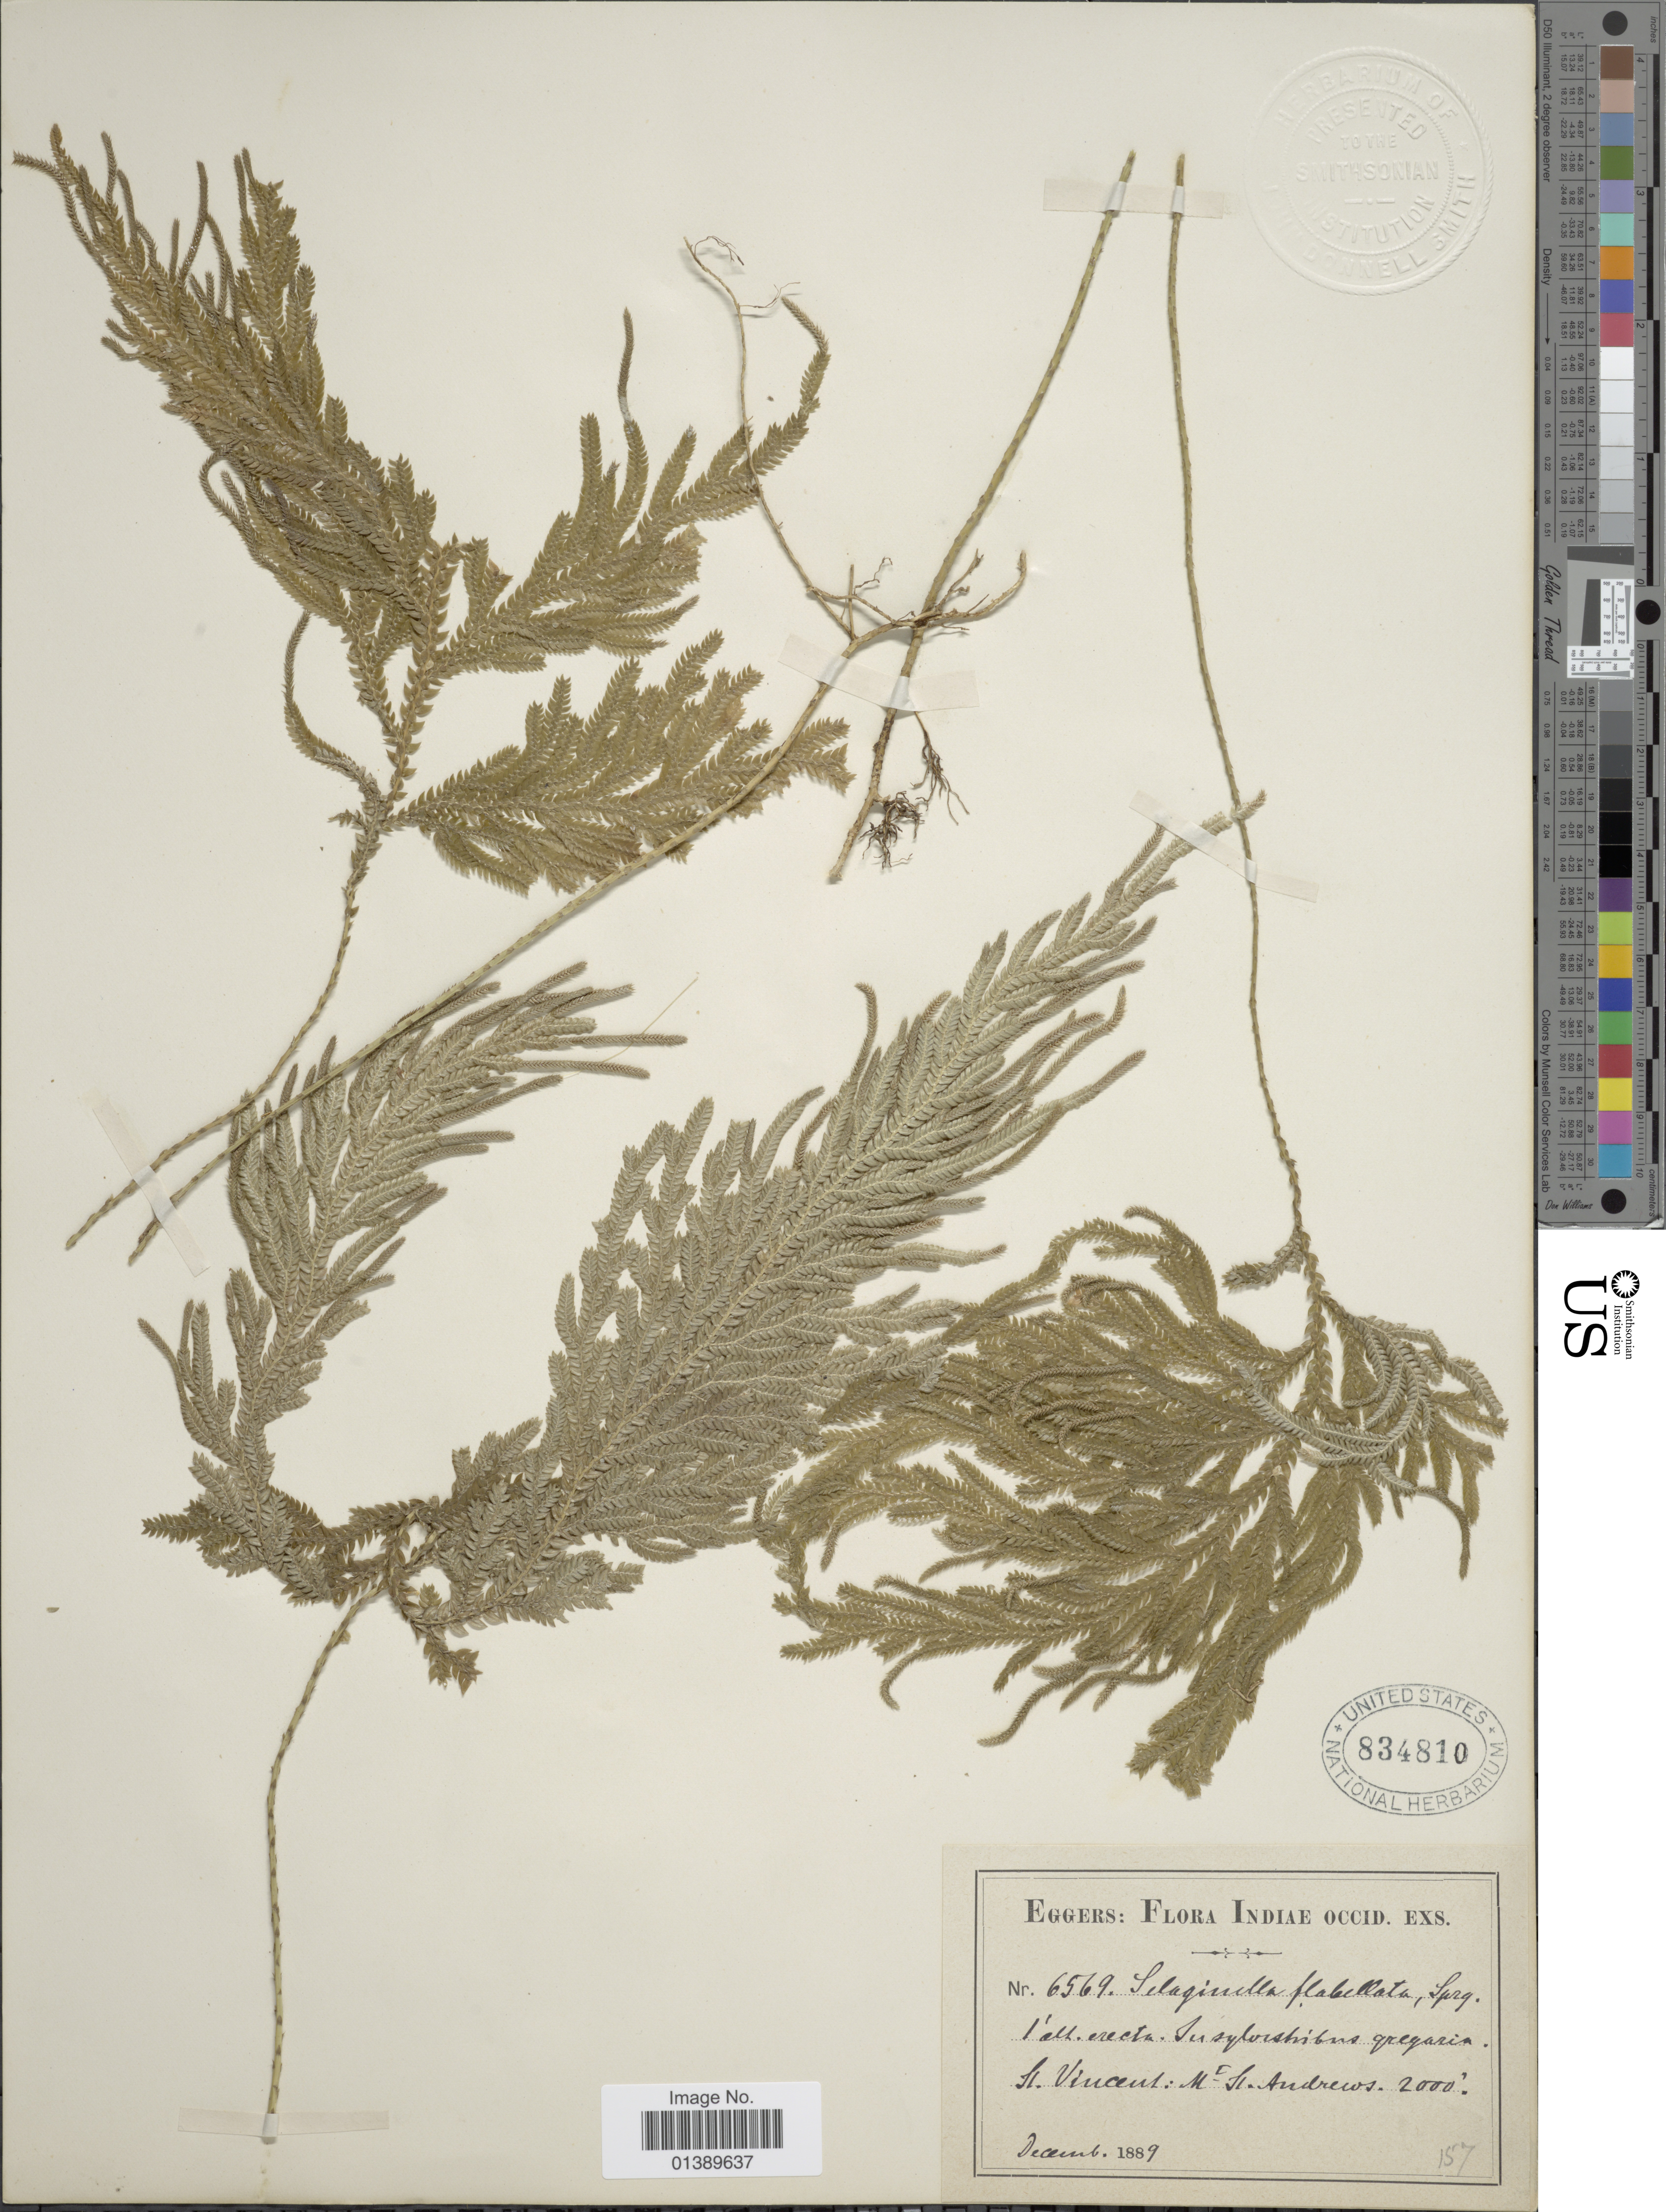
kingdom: Plantae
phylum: Tracheophyta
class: Lycopodiopsida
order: Selaginellales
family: Selaginellaceae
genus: Selaginella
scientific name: Selaginella flabellata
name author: L.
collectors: -. Eggers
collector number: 6569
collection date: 1889-12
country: St. Vincent - Grenadines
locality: India Occid, St Vincent: Mt St Andrews.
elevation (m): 610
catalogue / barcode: US 834810